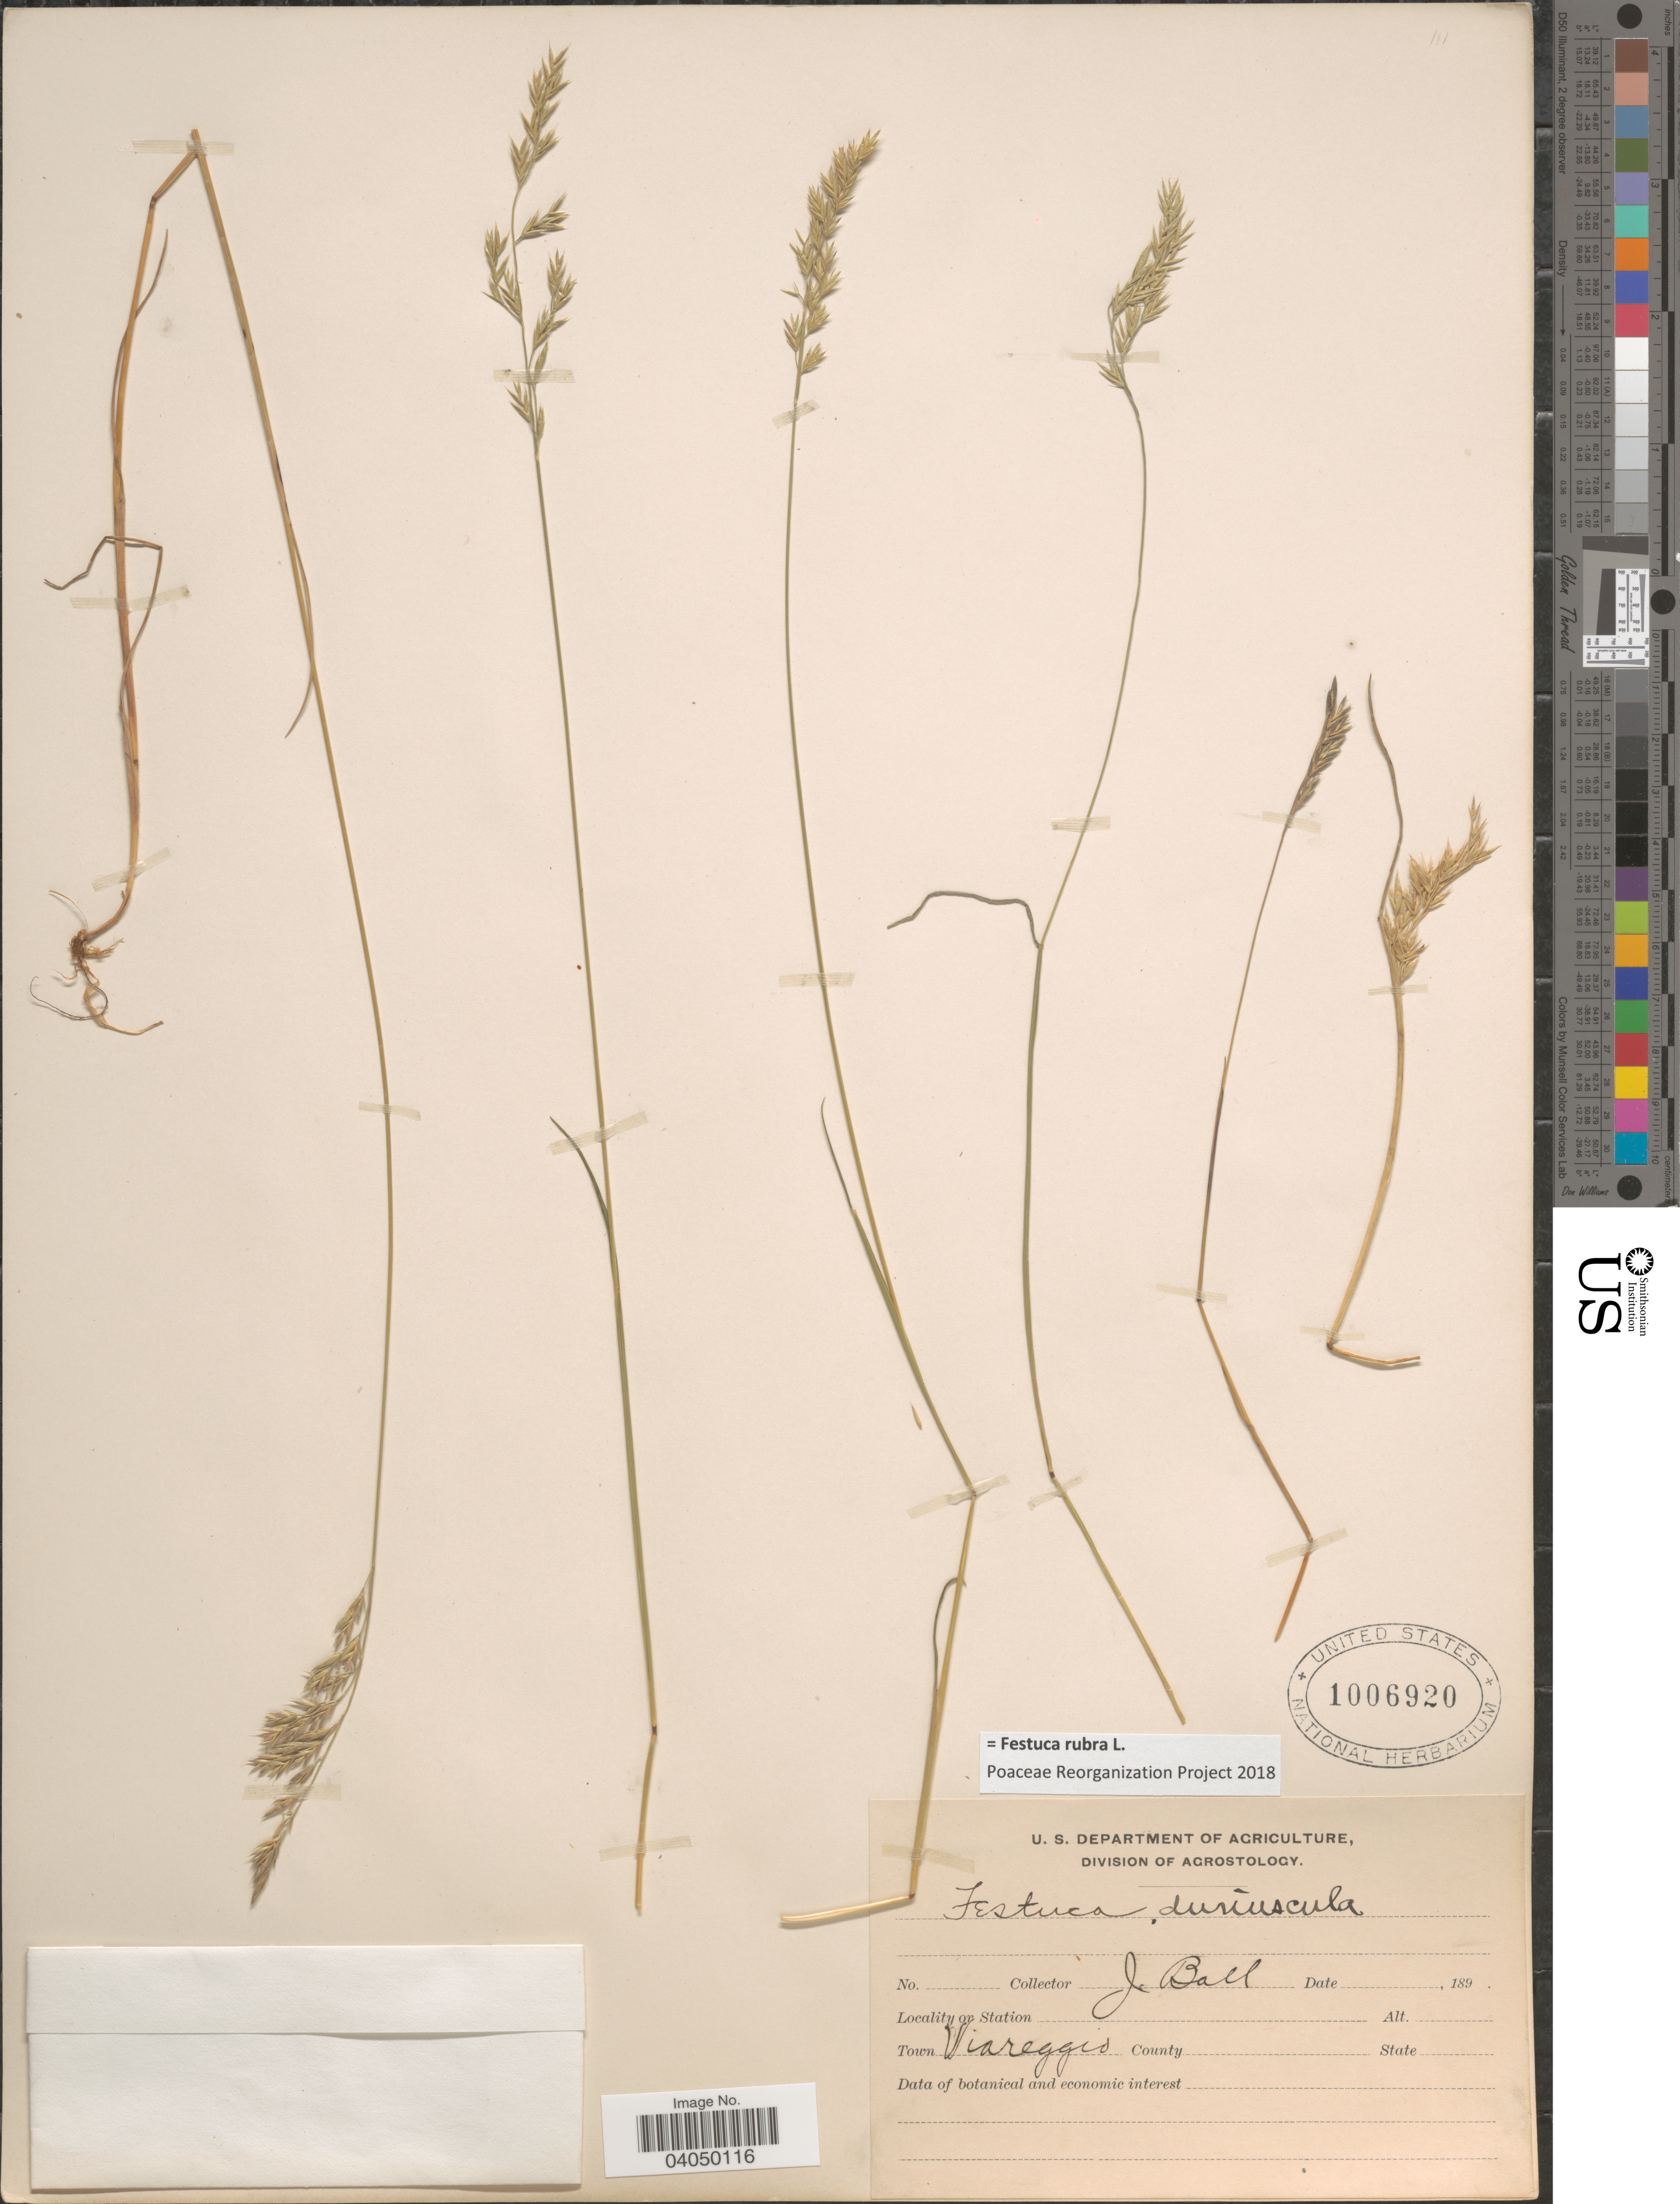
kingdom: Plantae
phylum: Tracheophyta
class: Liliopsida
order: Poales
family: Poaceae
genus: Festuca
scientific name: Festuca rubra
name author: L.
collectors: J. Ball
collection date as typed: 189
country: Italy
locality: Town Viareggio.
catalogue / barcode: US 1006920